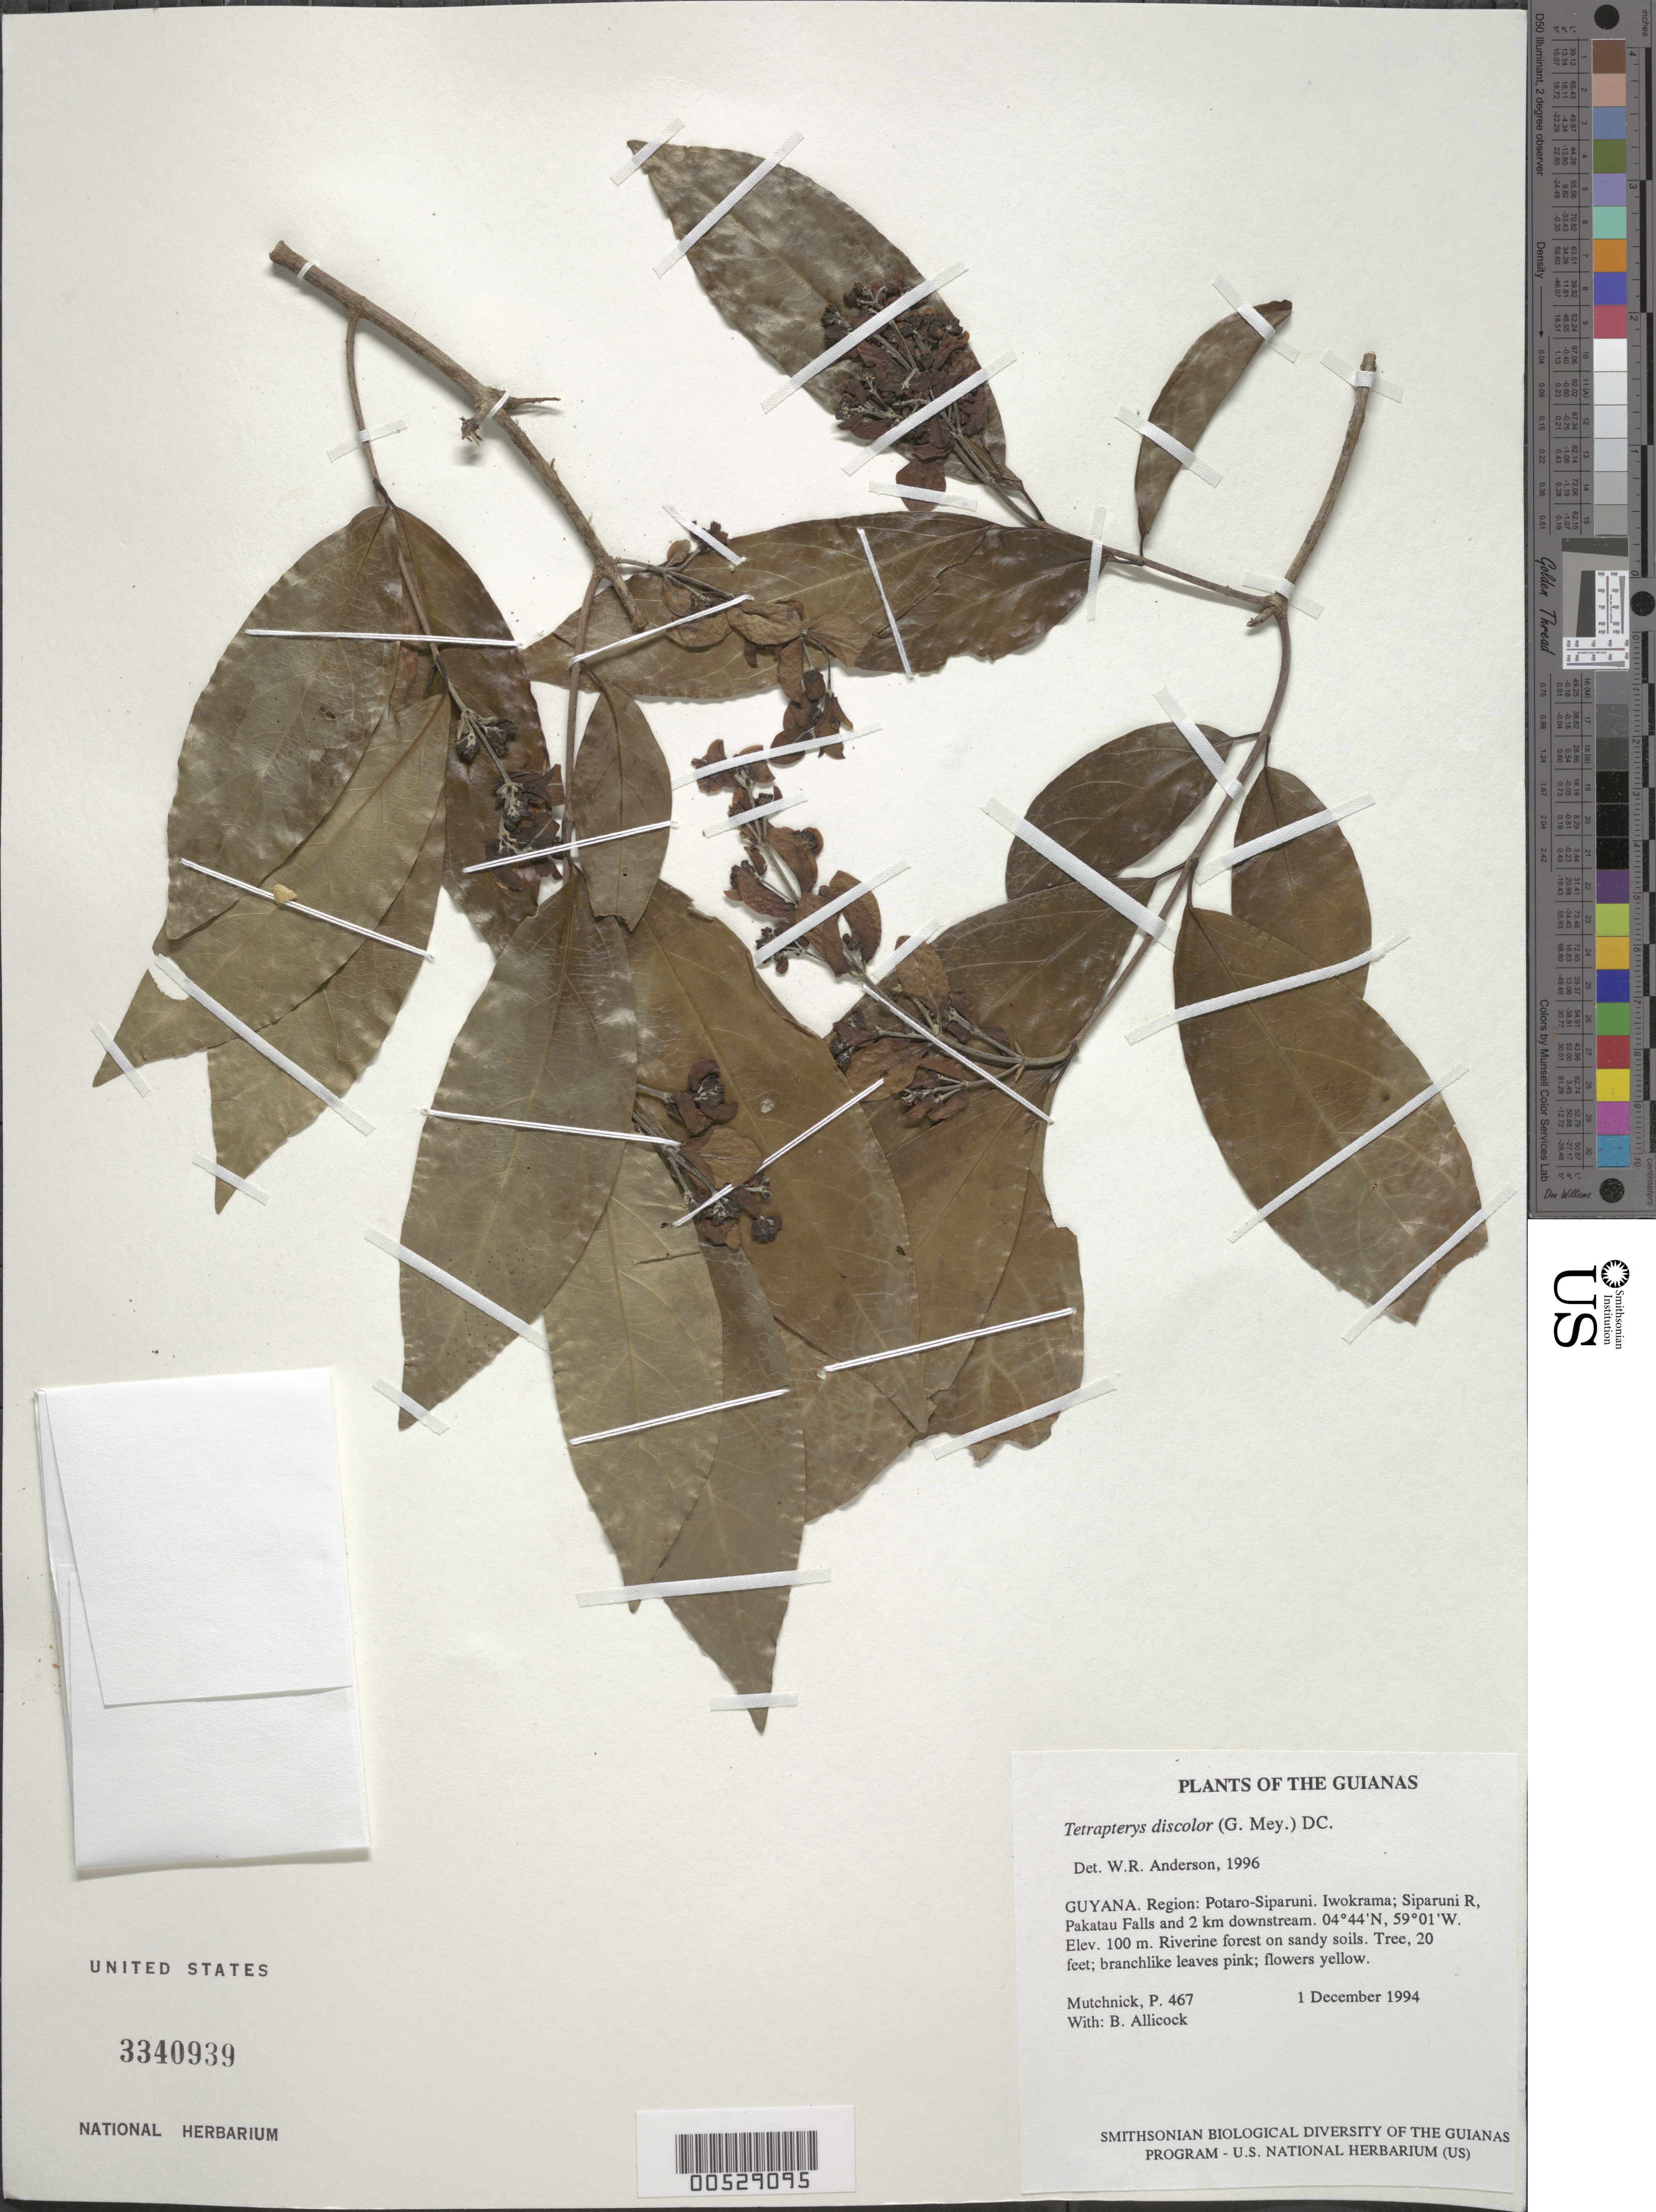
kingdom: Plantae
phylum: Tracheophyta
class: Magnoliopsida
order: Malpighiales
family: Malpighiaceae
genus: Tetrapterys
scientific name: Tetrapterys discolor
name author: (G. Mey.) DC.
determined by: Anderson, W. R., (MICH), University of Michigan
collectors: P. Mutchnick & B. Allicock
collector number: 467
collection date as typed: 1 December 1994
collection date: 1994-12-01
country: Guyana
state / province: Potaro-Siparuni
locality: Iwokrama; Siparuni R, Pakatau Falls and 2 km downstream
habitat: Riverine forest on sandy soils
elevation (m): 100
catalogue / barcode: US 3340939